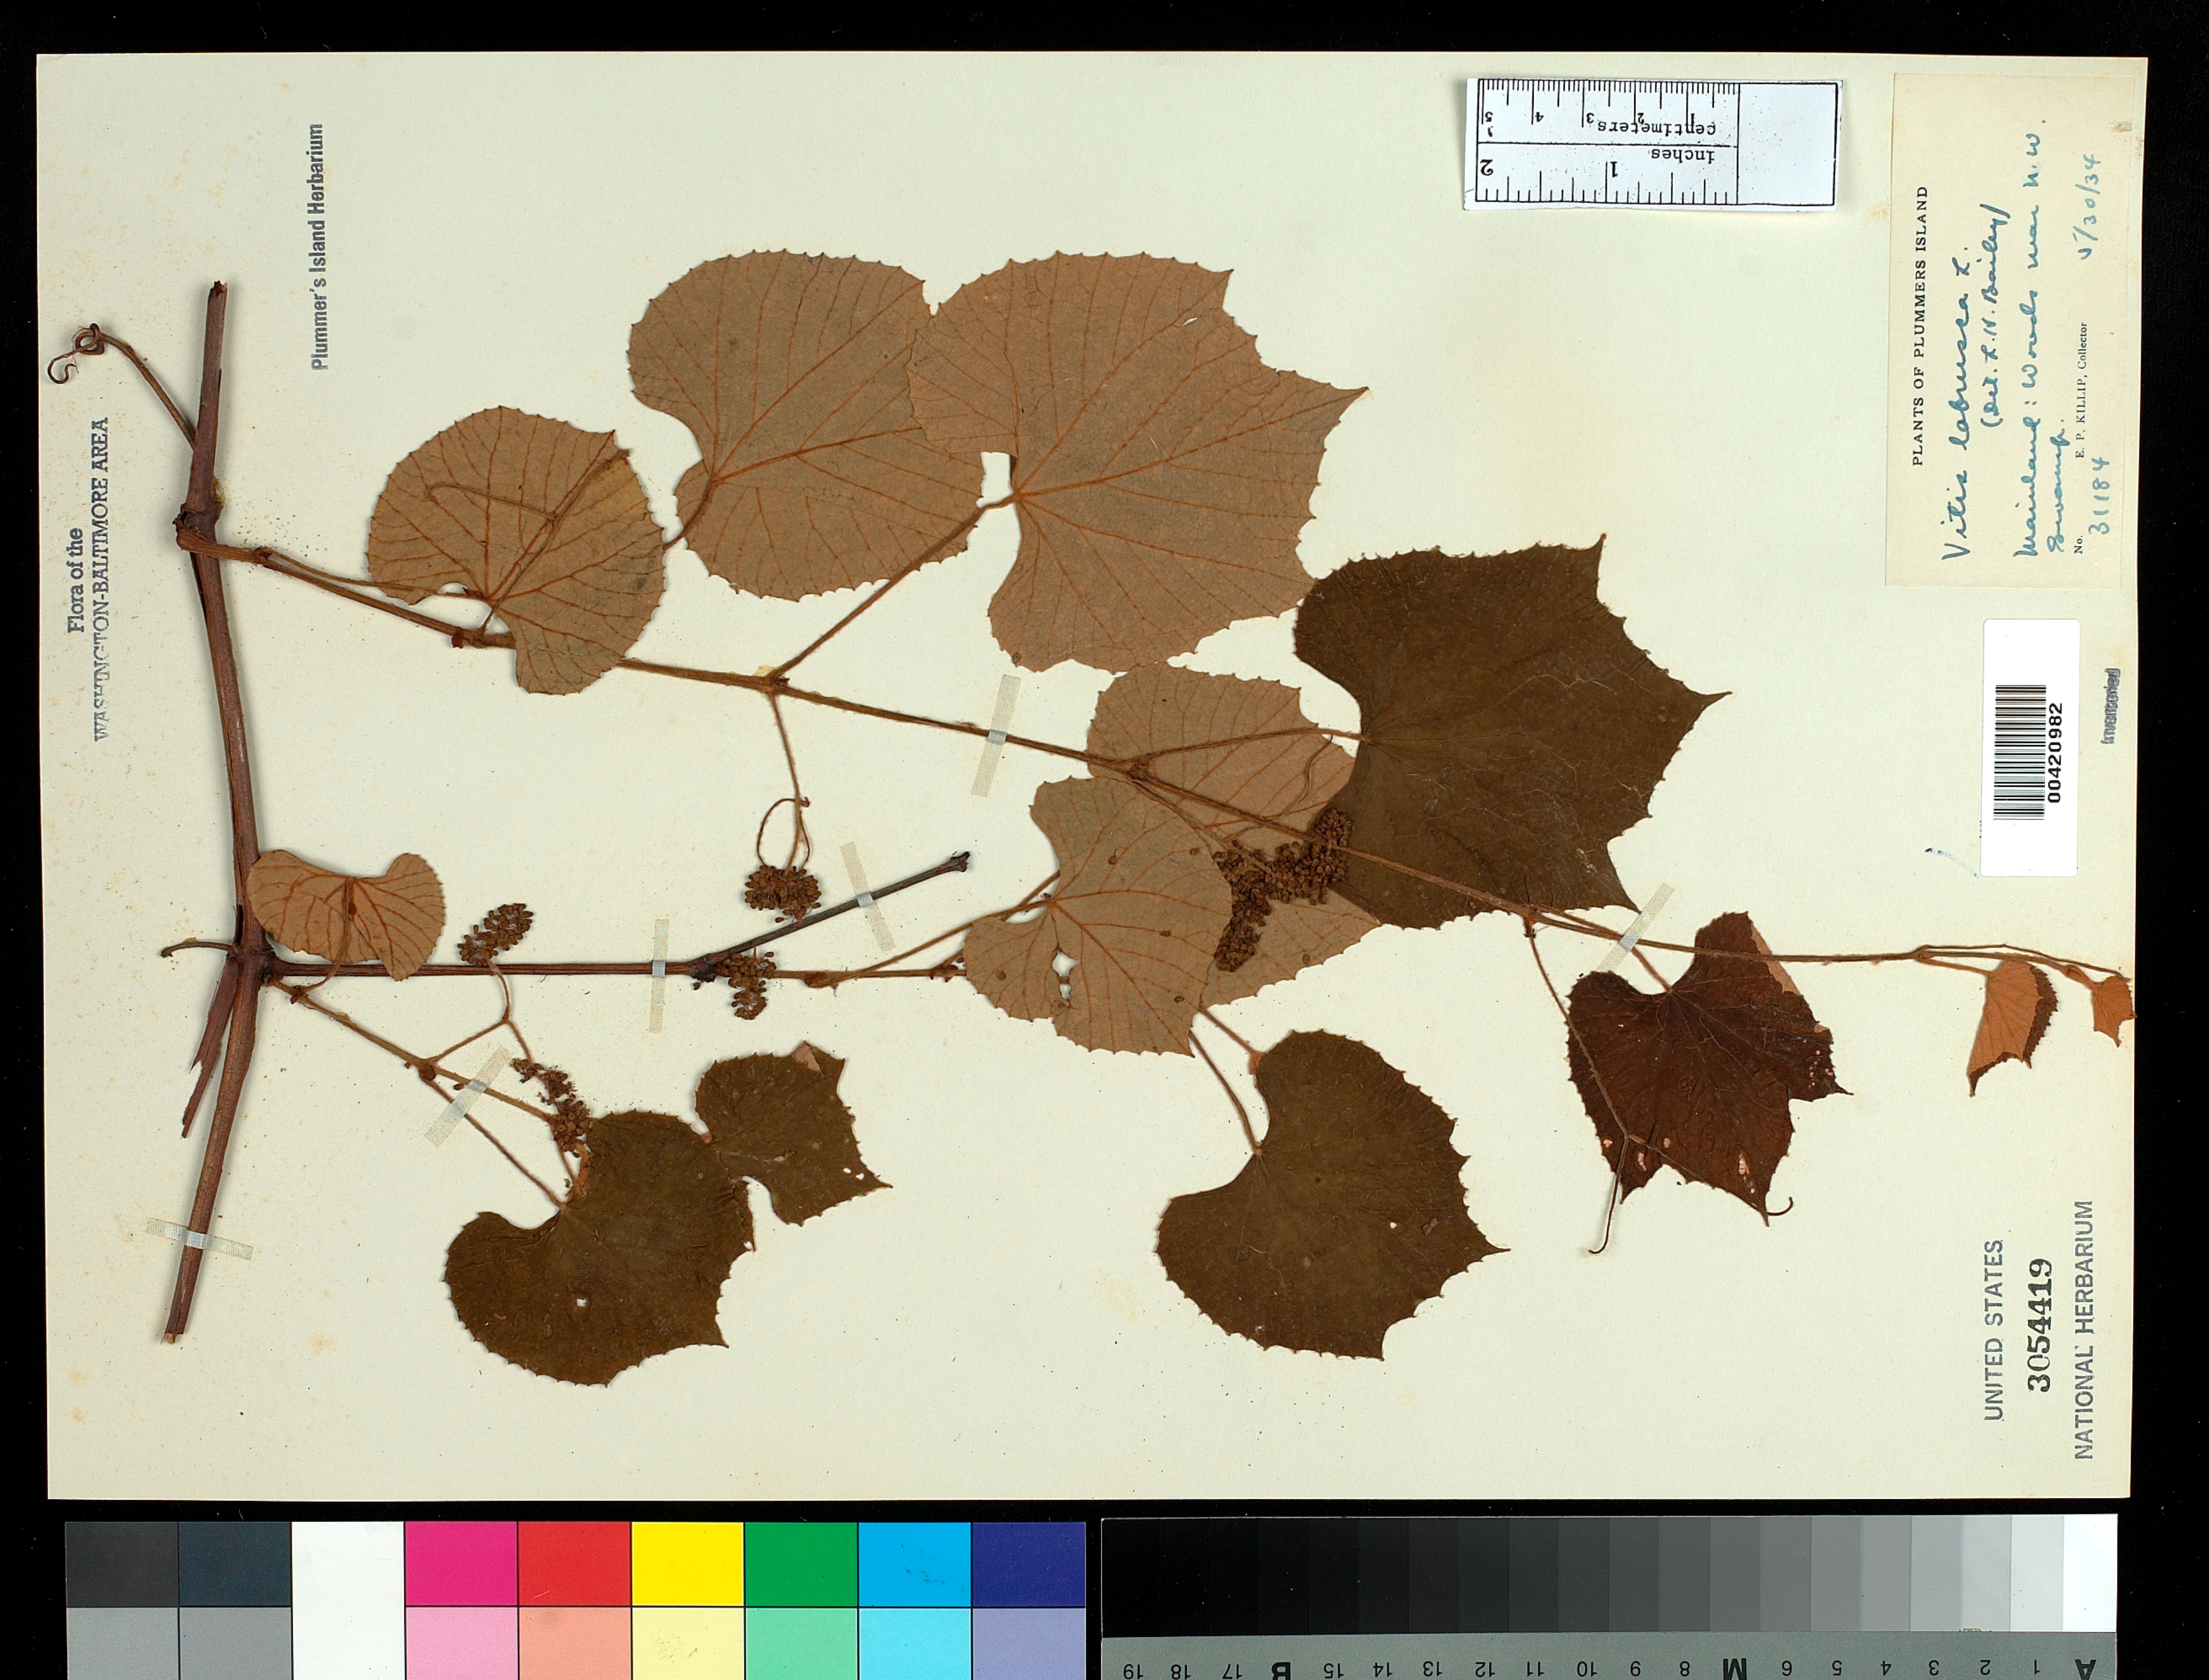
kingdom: Plantae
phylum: Tracheophyta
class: Magnoliopsida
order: Vitales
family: Vitaceae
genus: Vitis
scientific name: Vitis labrusca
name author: L.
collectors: E. P. Killip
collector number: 31184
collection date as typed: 30 May 1934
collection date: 1934-05-30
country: United States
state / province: Maryland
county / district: Montgomery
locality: Plummer's Island, Mainland, near N.W. swamp C. & O. Canal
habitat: Woods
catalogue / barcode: US 3054419